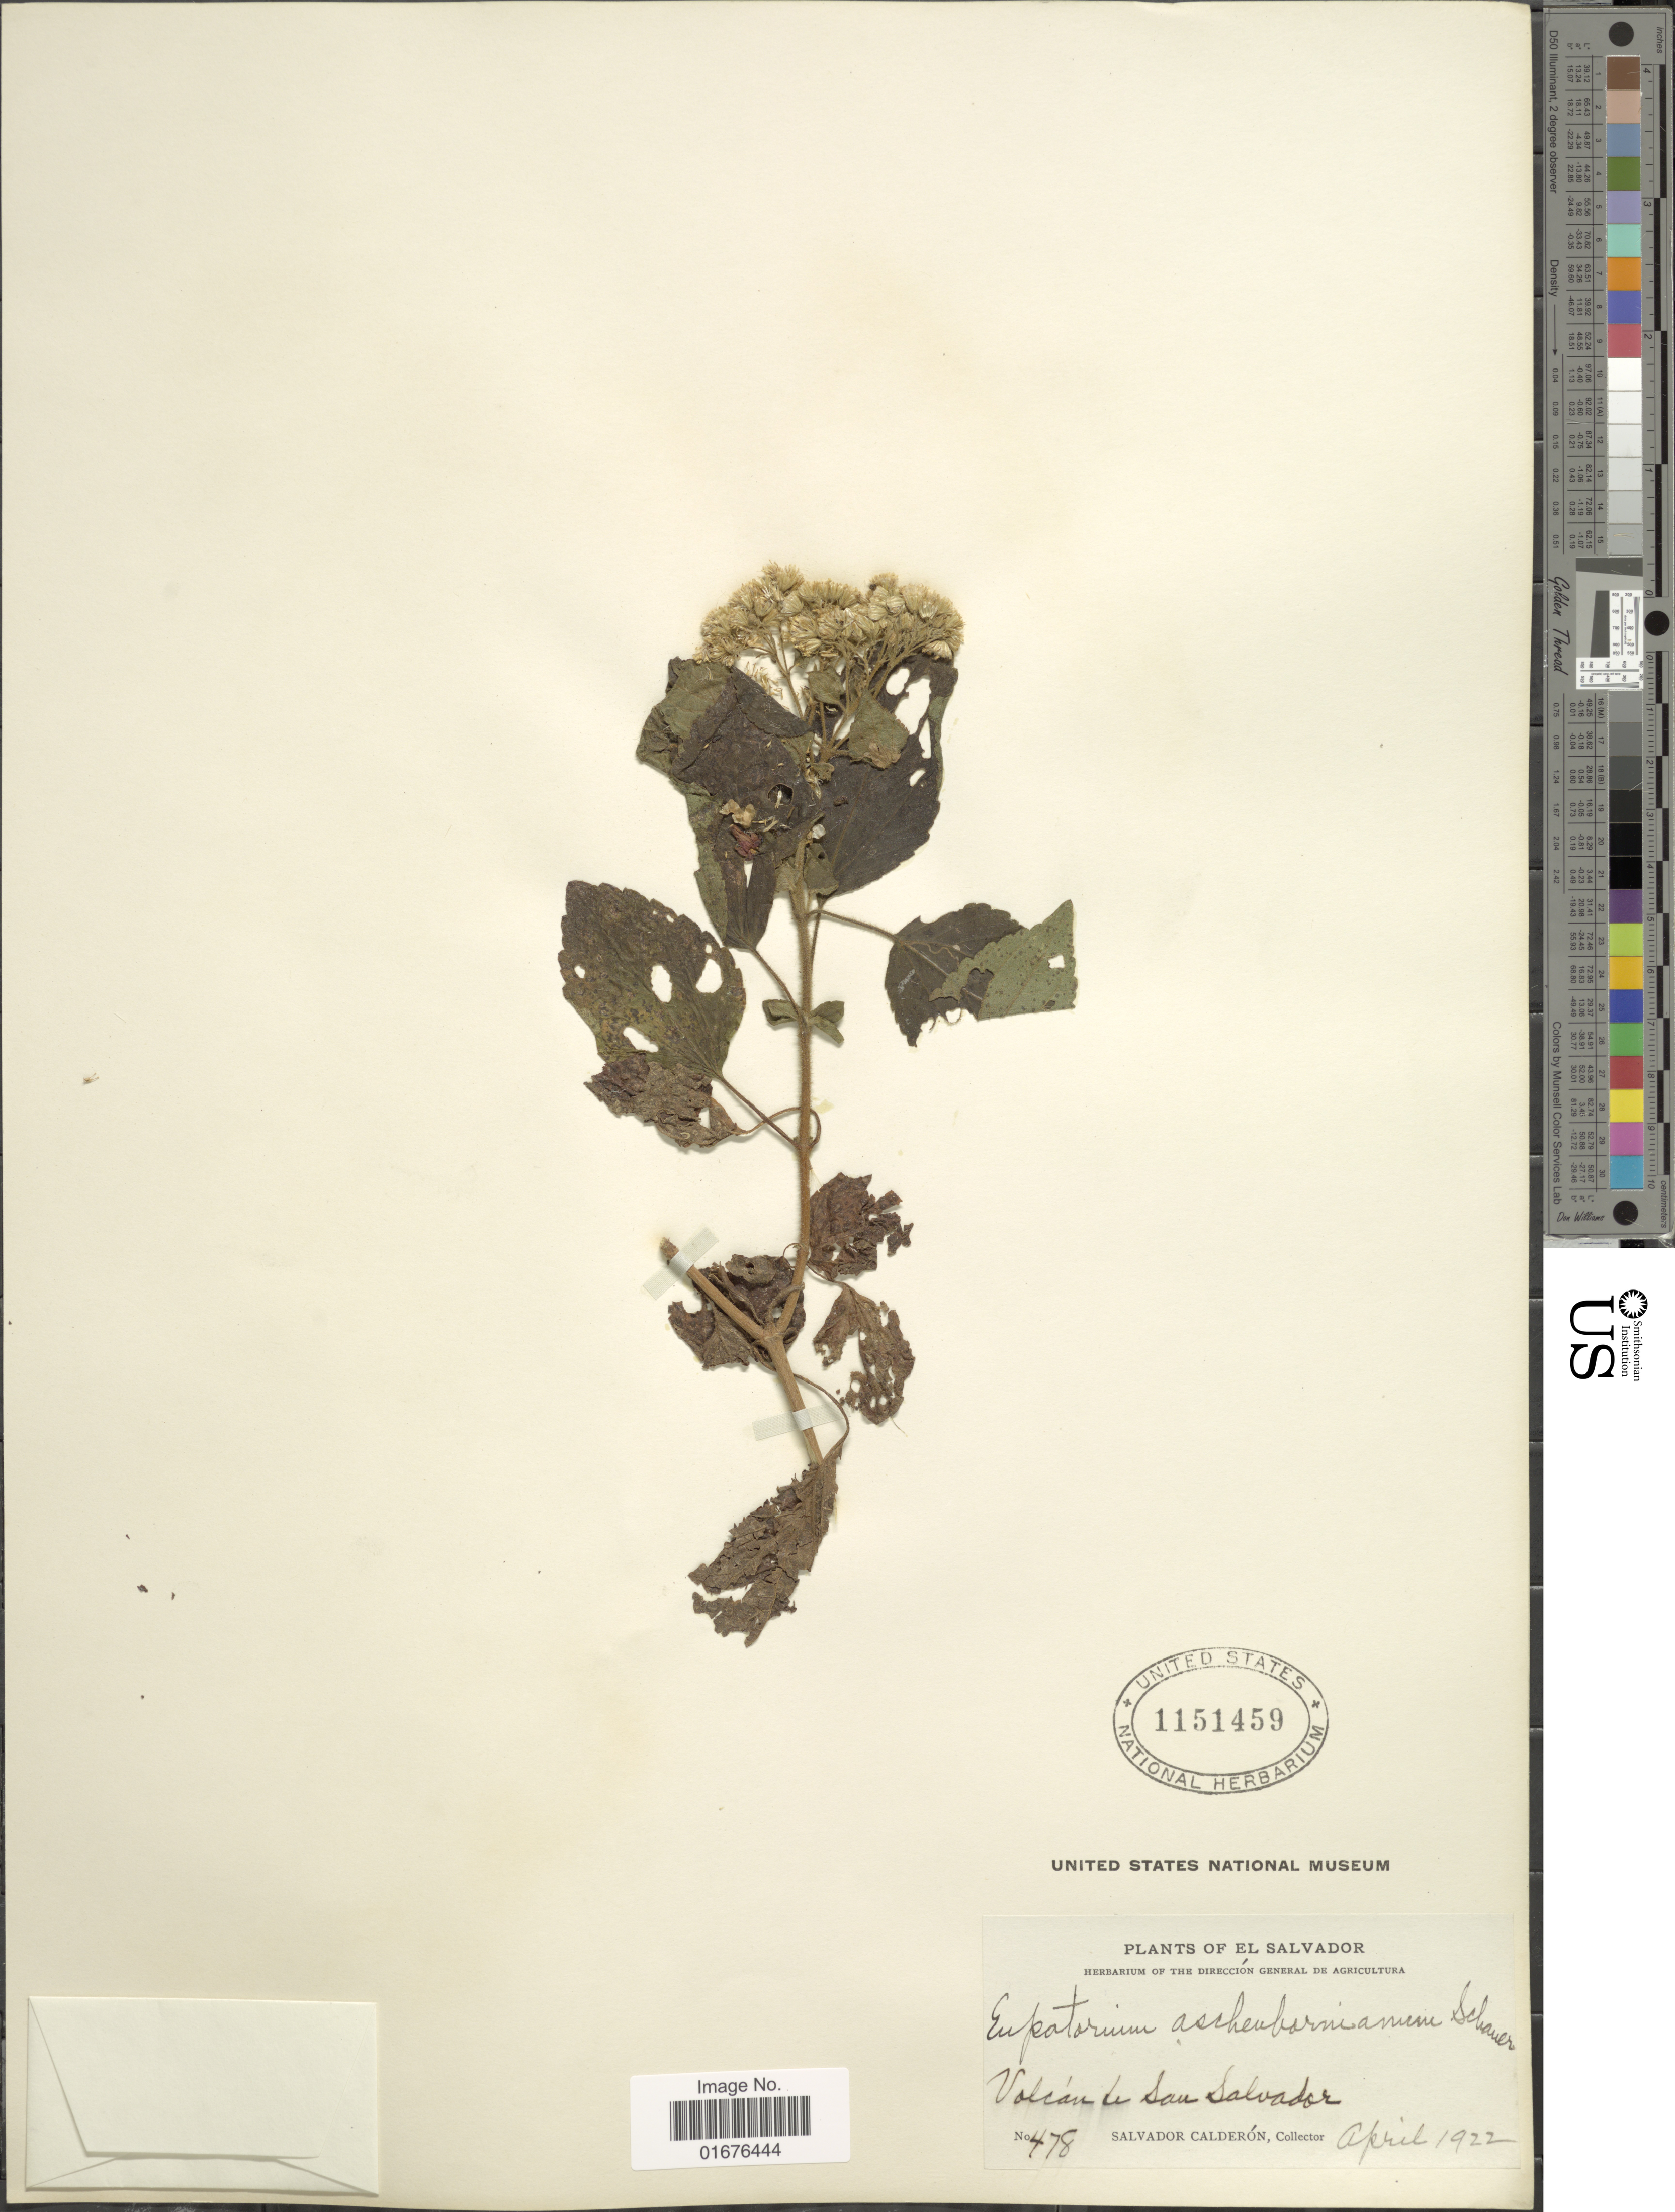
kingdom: Plantae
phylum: Tracheophyta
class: Magnoliopsida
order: Asterales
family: Asteraceae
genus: Ageratina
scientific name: Ageratina pichinchensis var. bustamenta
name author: (DC.) R.M. King & H. Rob.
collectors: S. Calderón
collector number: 478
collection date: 1922-04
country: El Salvador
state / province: San Salvador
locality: Volcán de San Salvador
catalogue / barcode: US 1151459